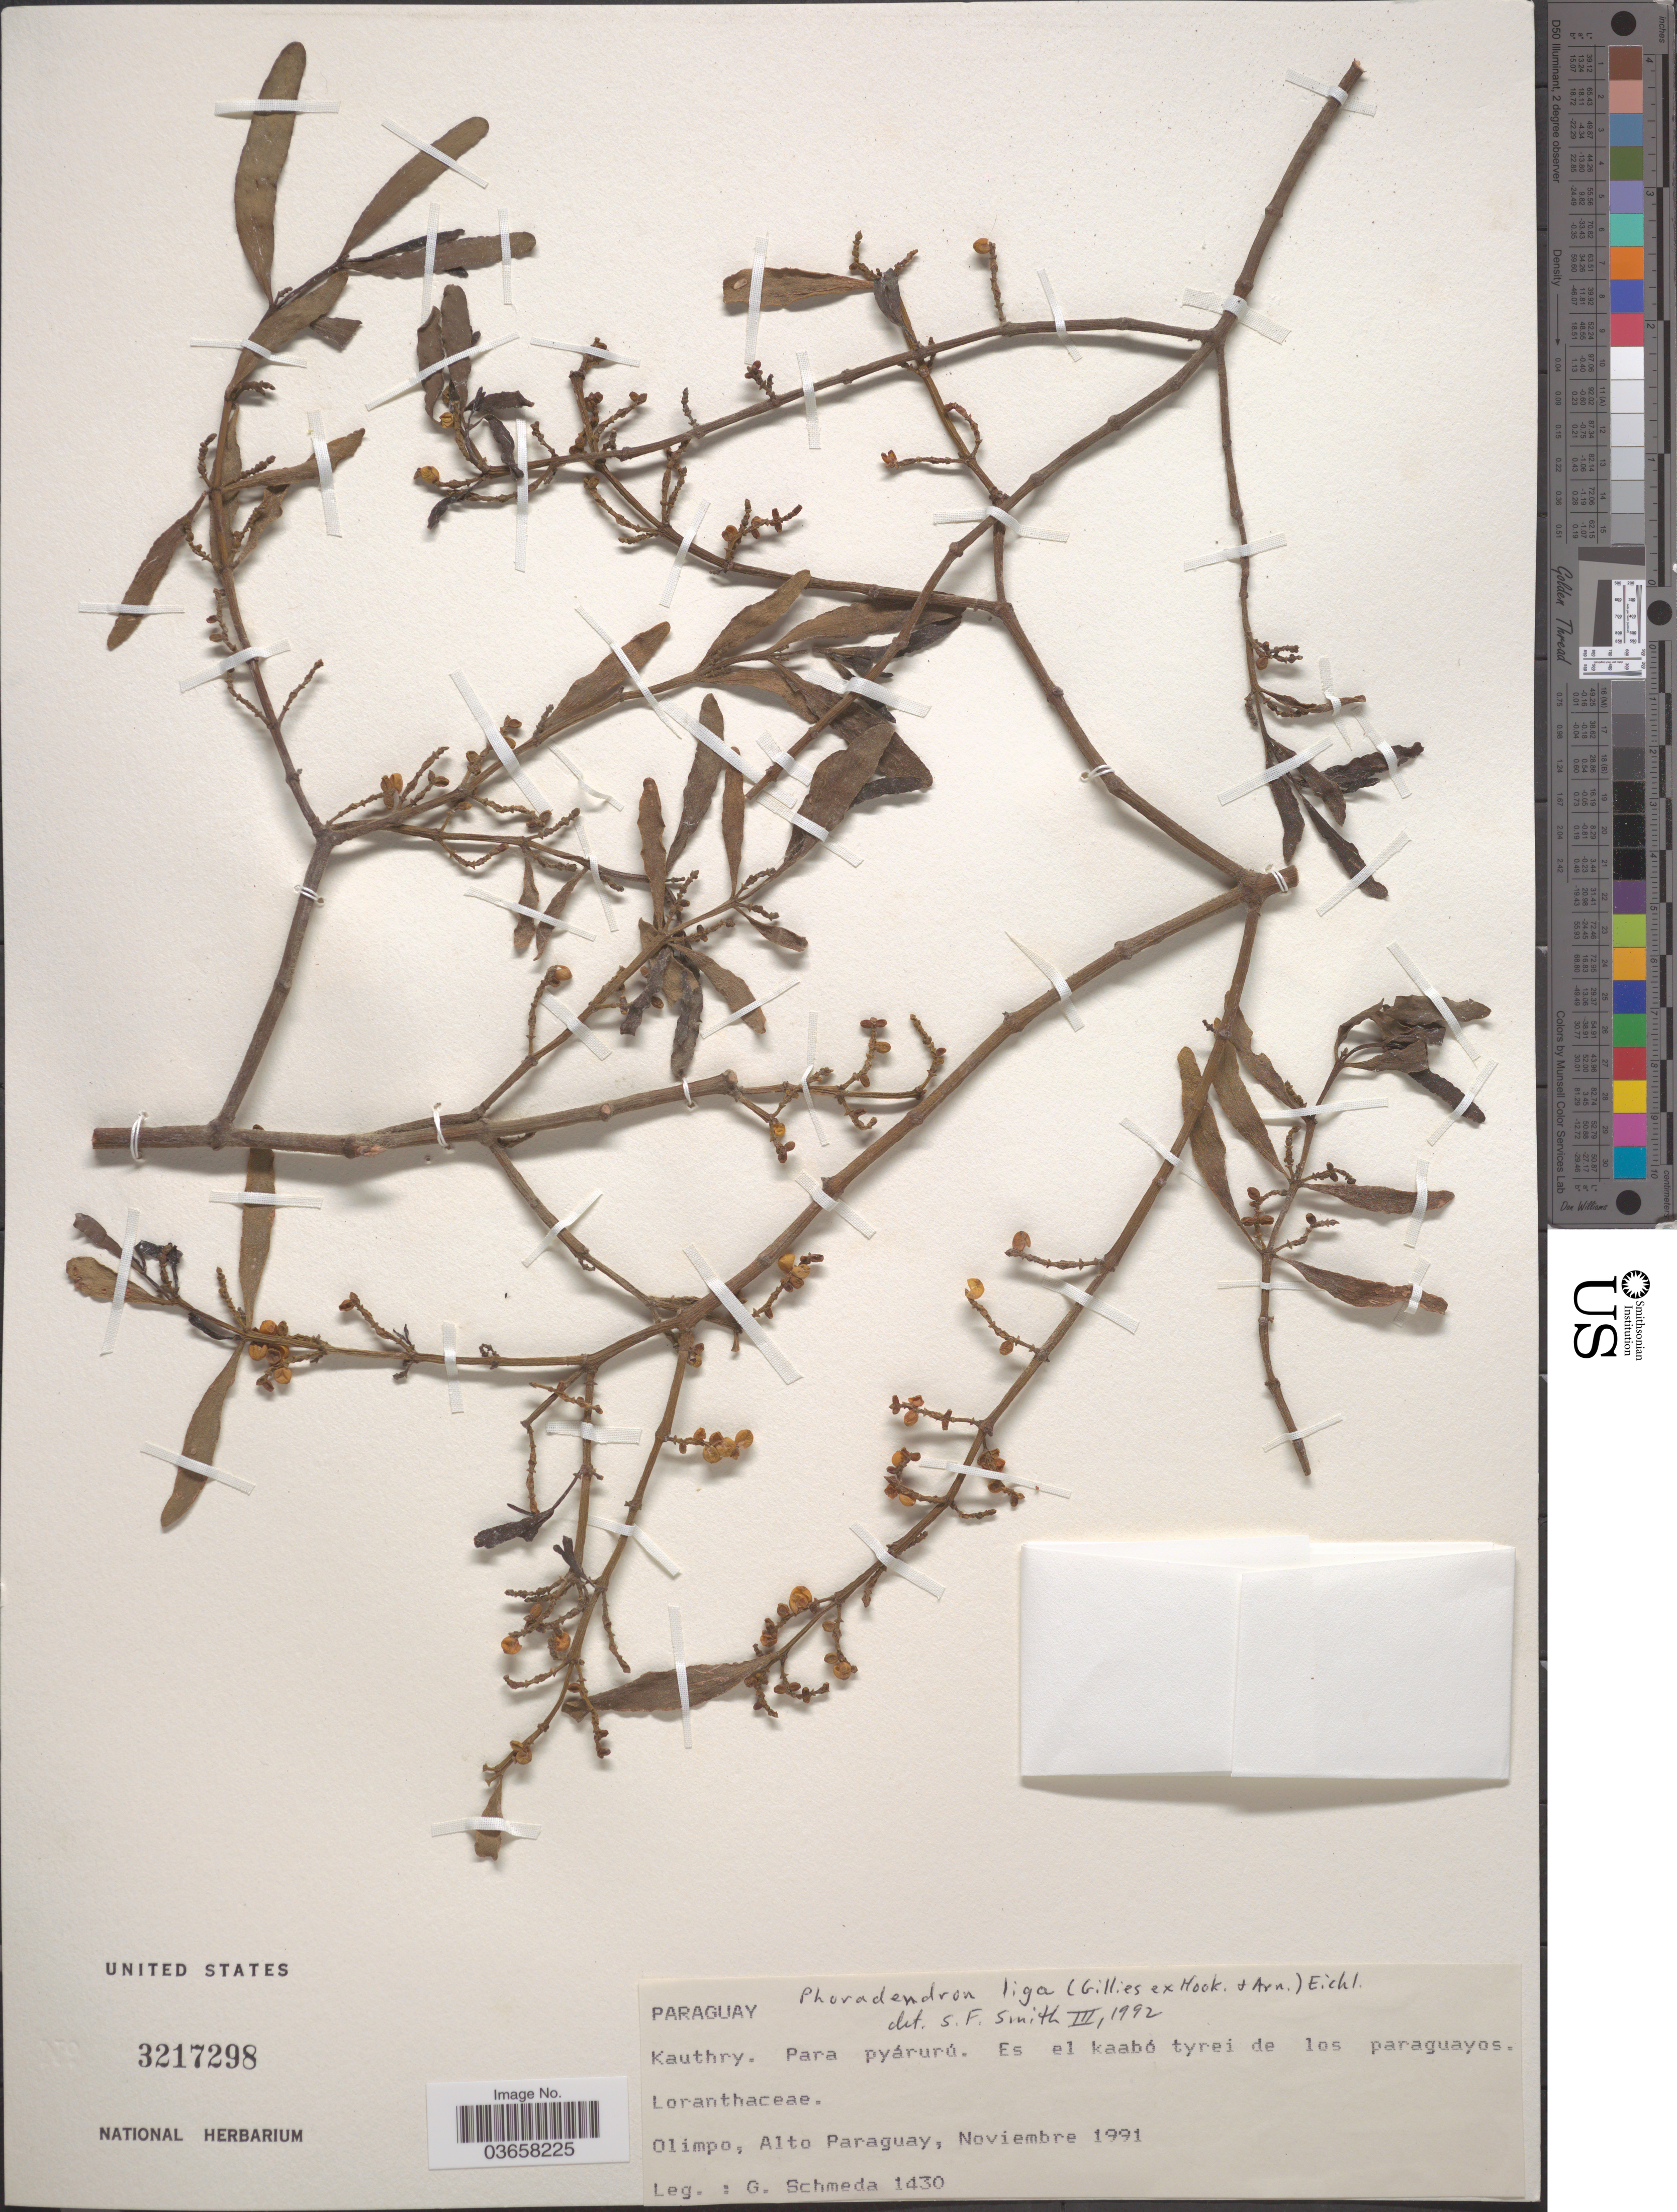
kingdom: Plantae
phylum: Tracheophyta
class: Magnoliopsida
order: Santalales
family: Viscaceae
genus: Phoradendron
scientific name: Phoradendron liga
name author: (Gillies ex Hook. & Arn.) Eichler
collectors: G. Schmeda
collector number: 1430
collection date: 1991-11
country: Paraguay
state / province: Alto Paraguay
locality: Olimpo.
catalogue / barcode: US 3217298